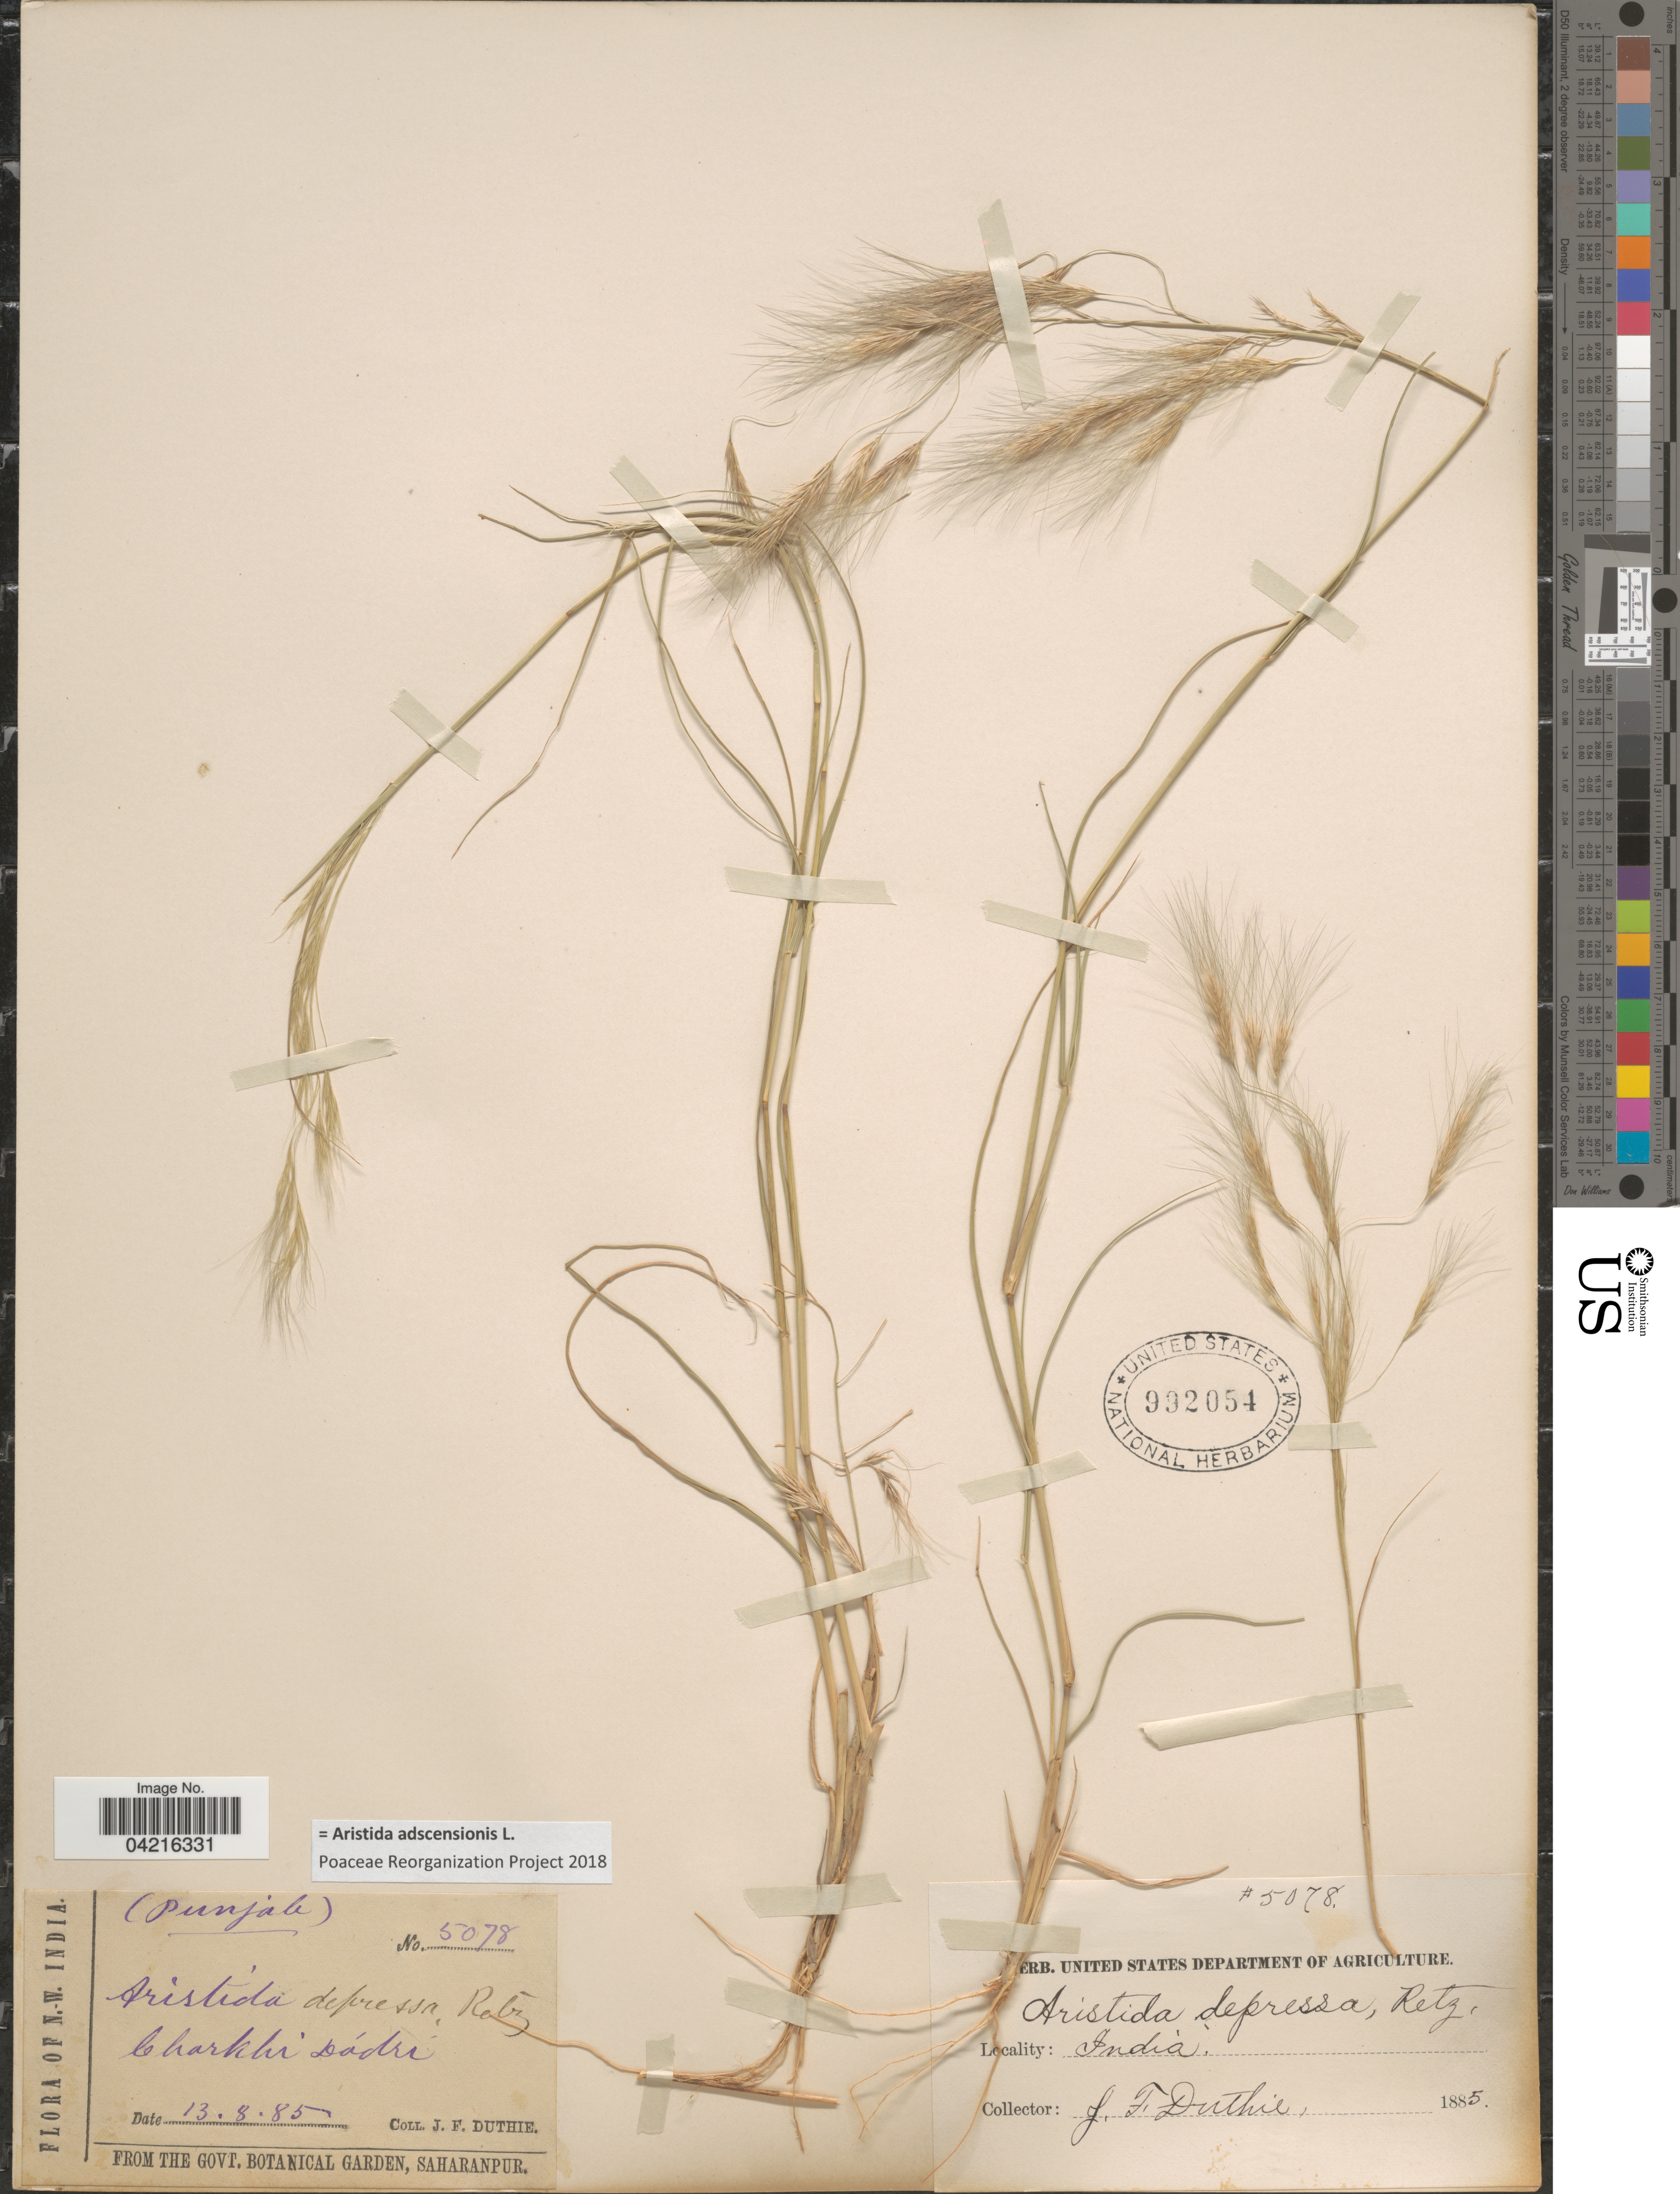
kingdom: Plantae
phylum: Tracheophyta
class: Liliopsida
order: Poales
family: Poaceae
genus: Aristida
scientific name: Aristida adscensionis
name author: L.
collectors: J. F. Duthie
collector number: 5078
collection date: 1885-08-13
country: India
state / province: Punjab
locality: N.W. India. Charkhi Dádri.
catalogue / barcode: US 992054